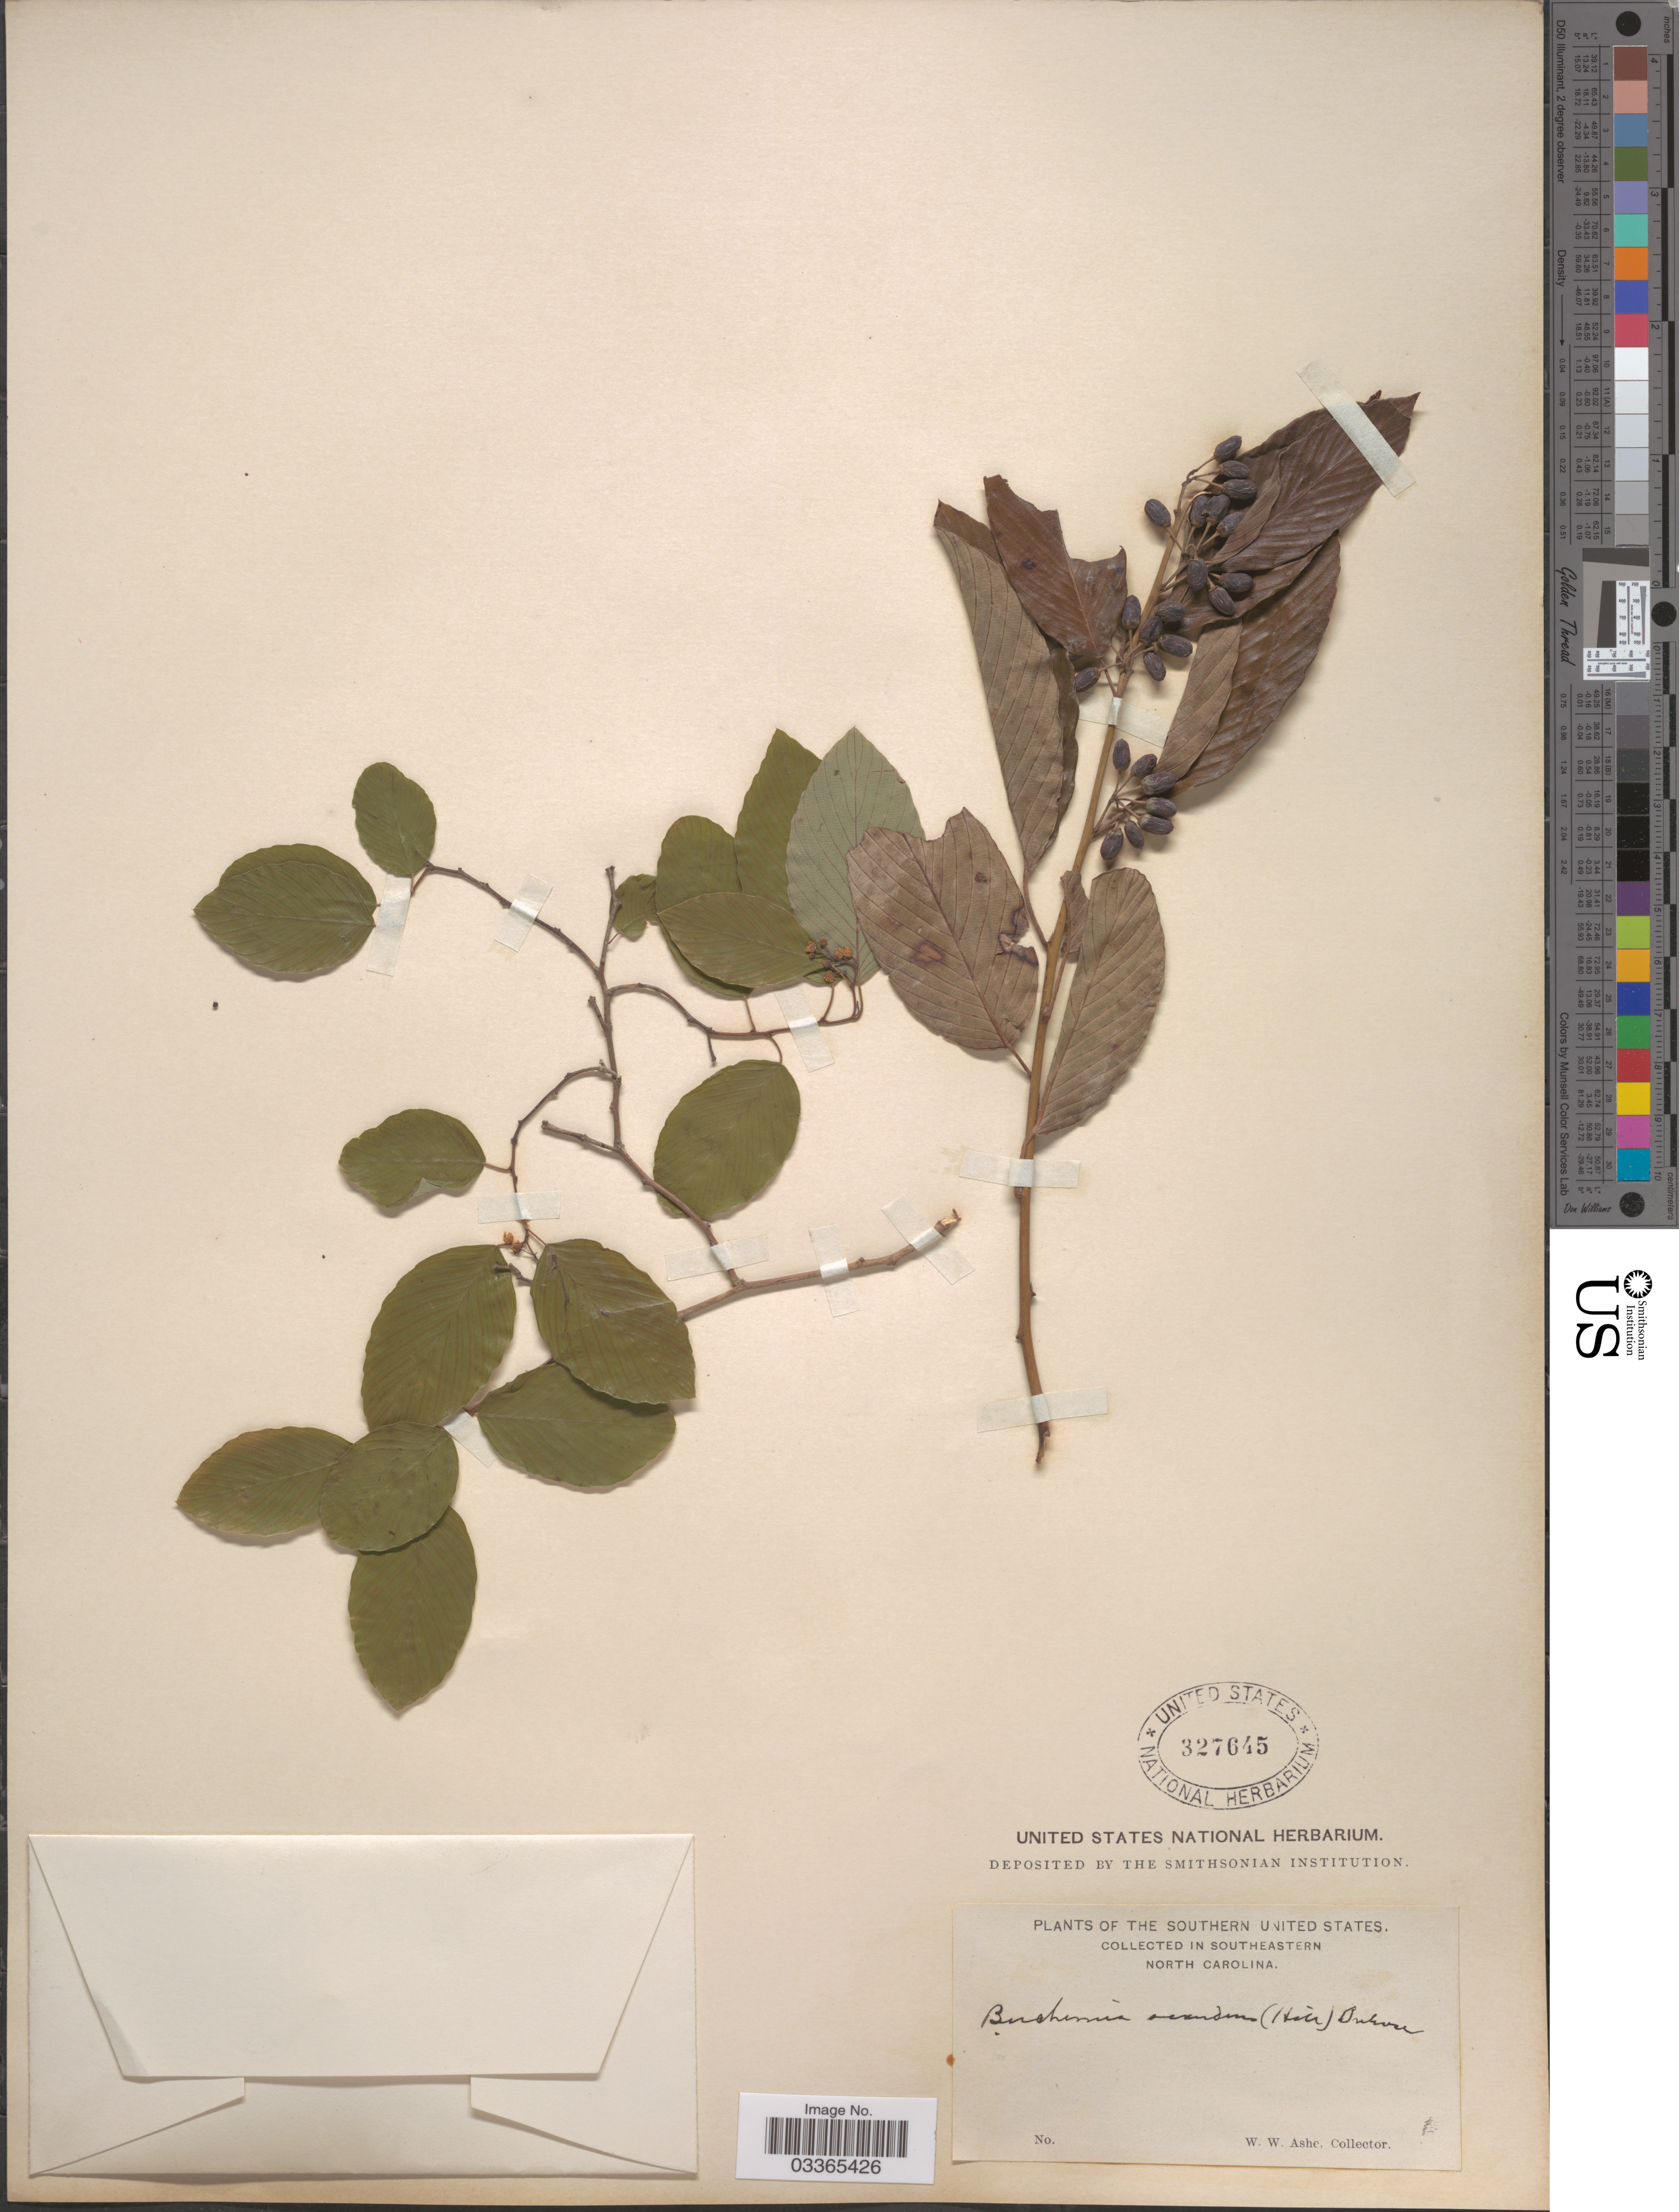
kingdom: Plantae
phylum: Tracheophyta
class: Magnoliopsida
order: Rosales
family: Rhamnaceae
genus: Berchemia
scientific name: Berchemia scandens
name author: (Hill) K. Koch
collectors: W. W. Ashe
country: United States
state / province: North Carolina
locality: The Southern United States. In southeastern North Carolina.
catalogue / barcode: US 327645